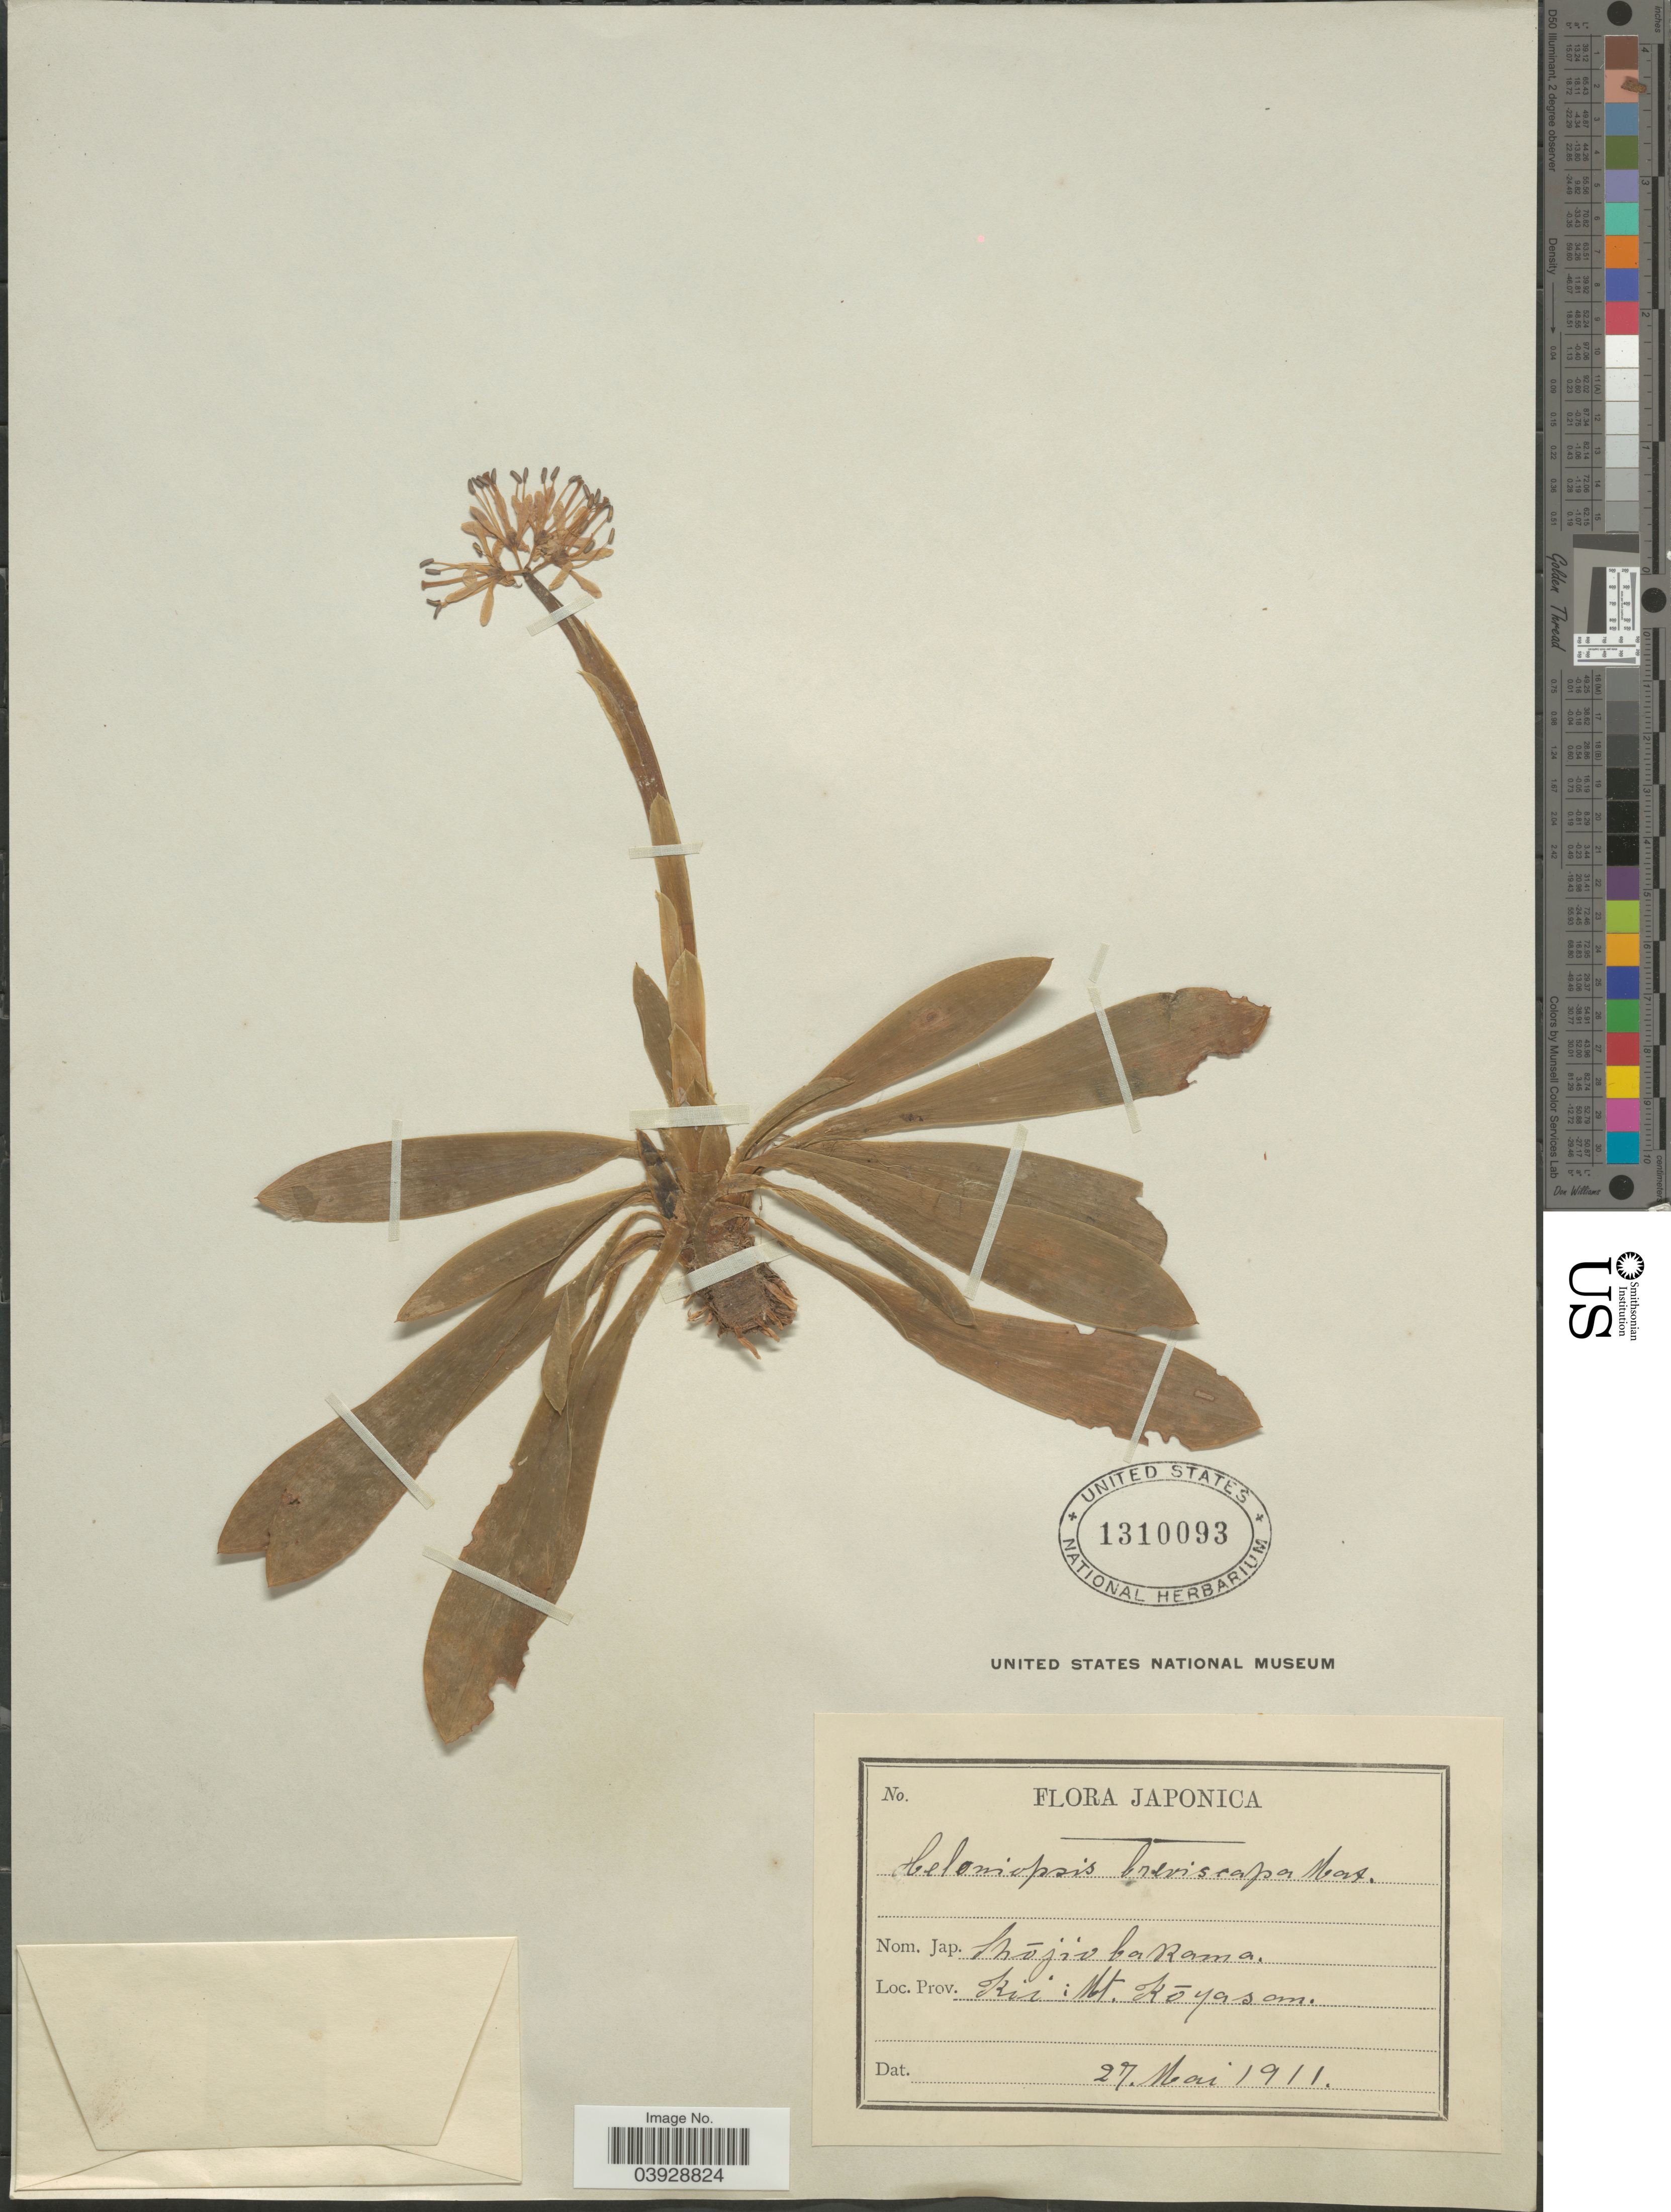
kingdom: Plantae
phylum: Tracheophyta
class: Liliopsida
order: Liliales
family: Melanthiaceae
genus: Heloniopsis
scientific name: Heloniopsis orientalis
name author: (Thunb.) C. Tanaka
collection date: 1911-05-27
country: Japan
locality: Prov. Kii: Mt. Kōyasam.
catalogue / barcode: US 1310093